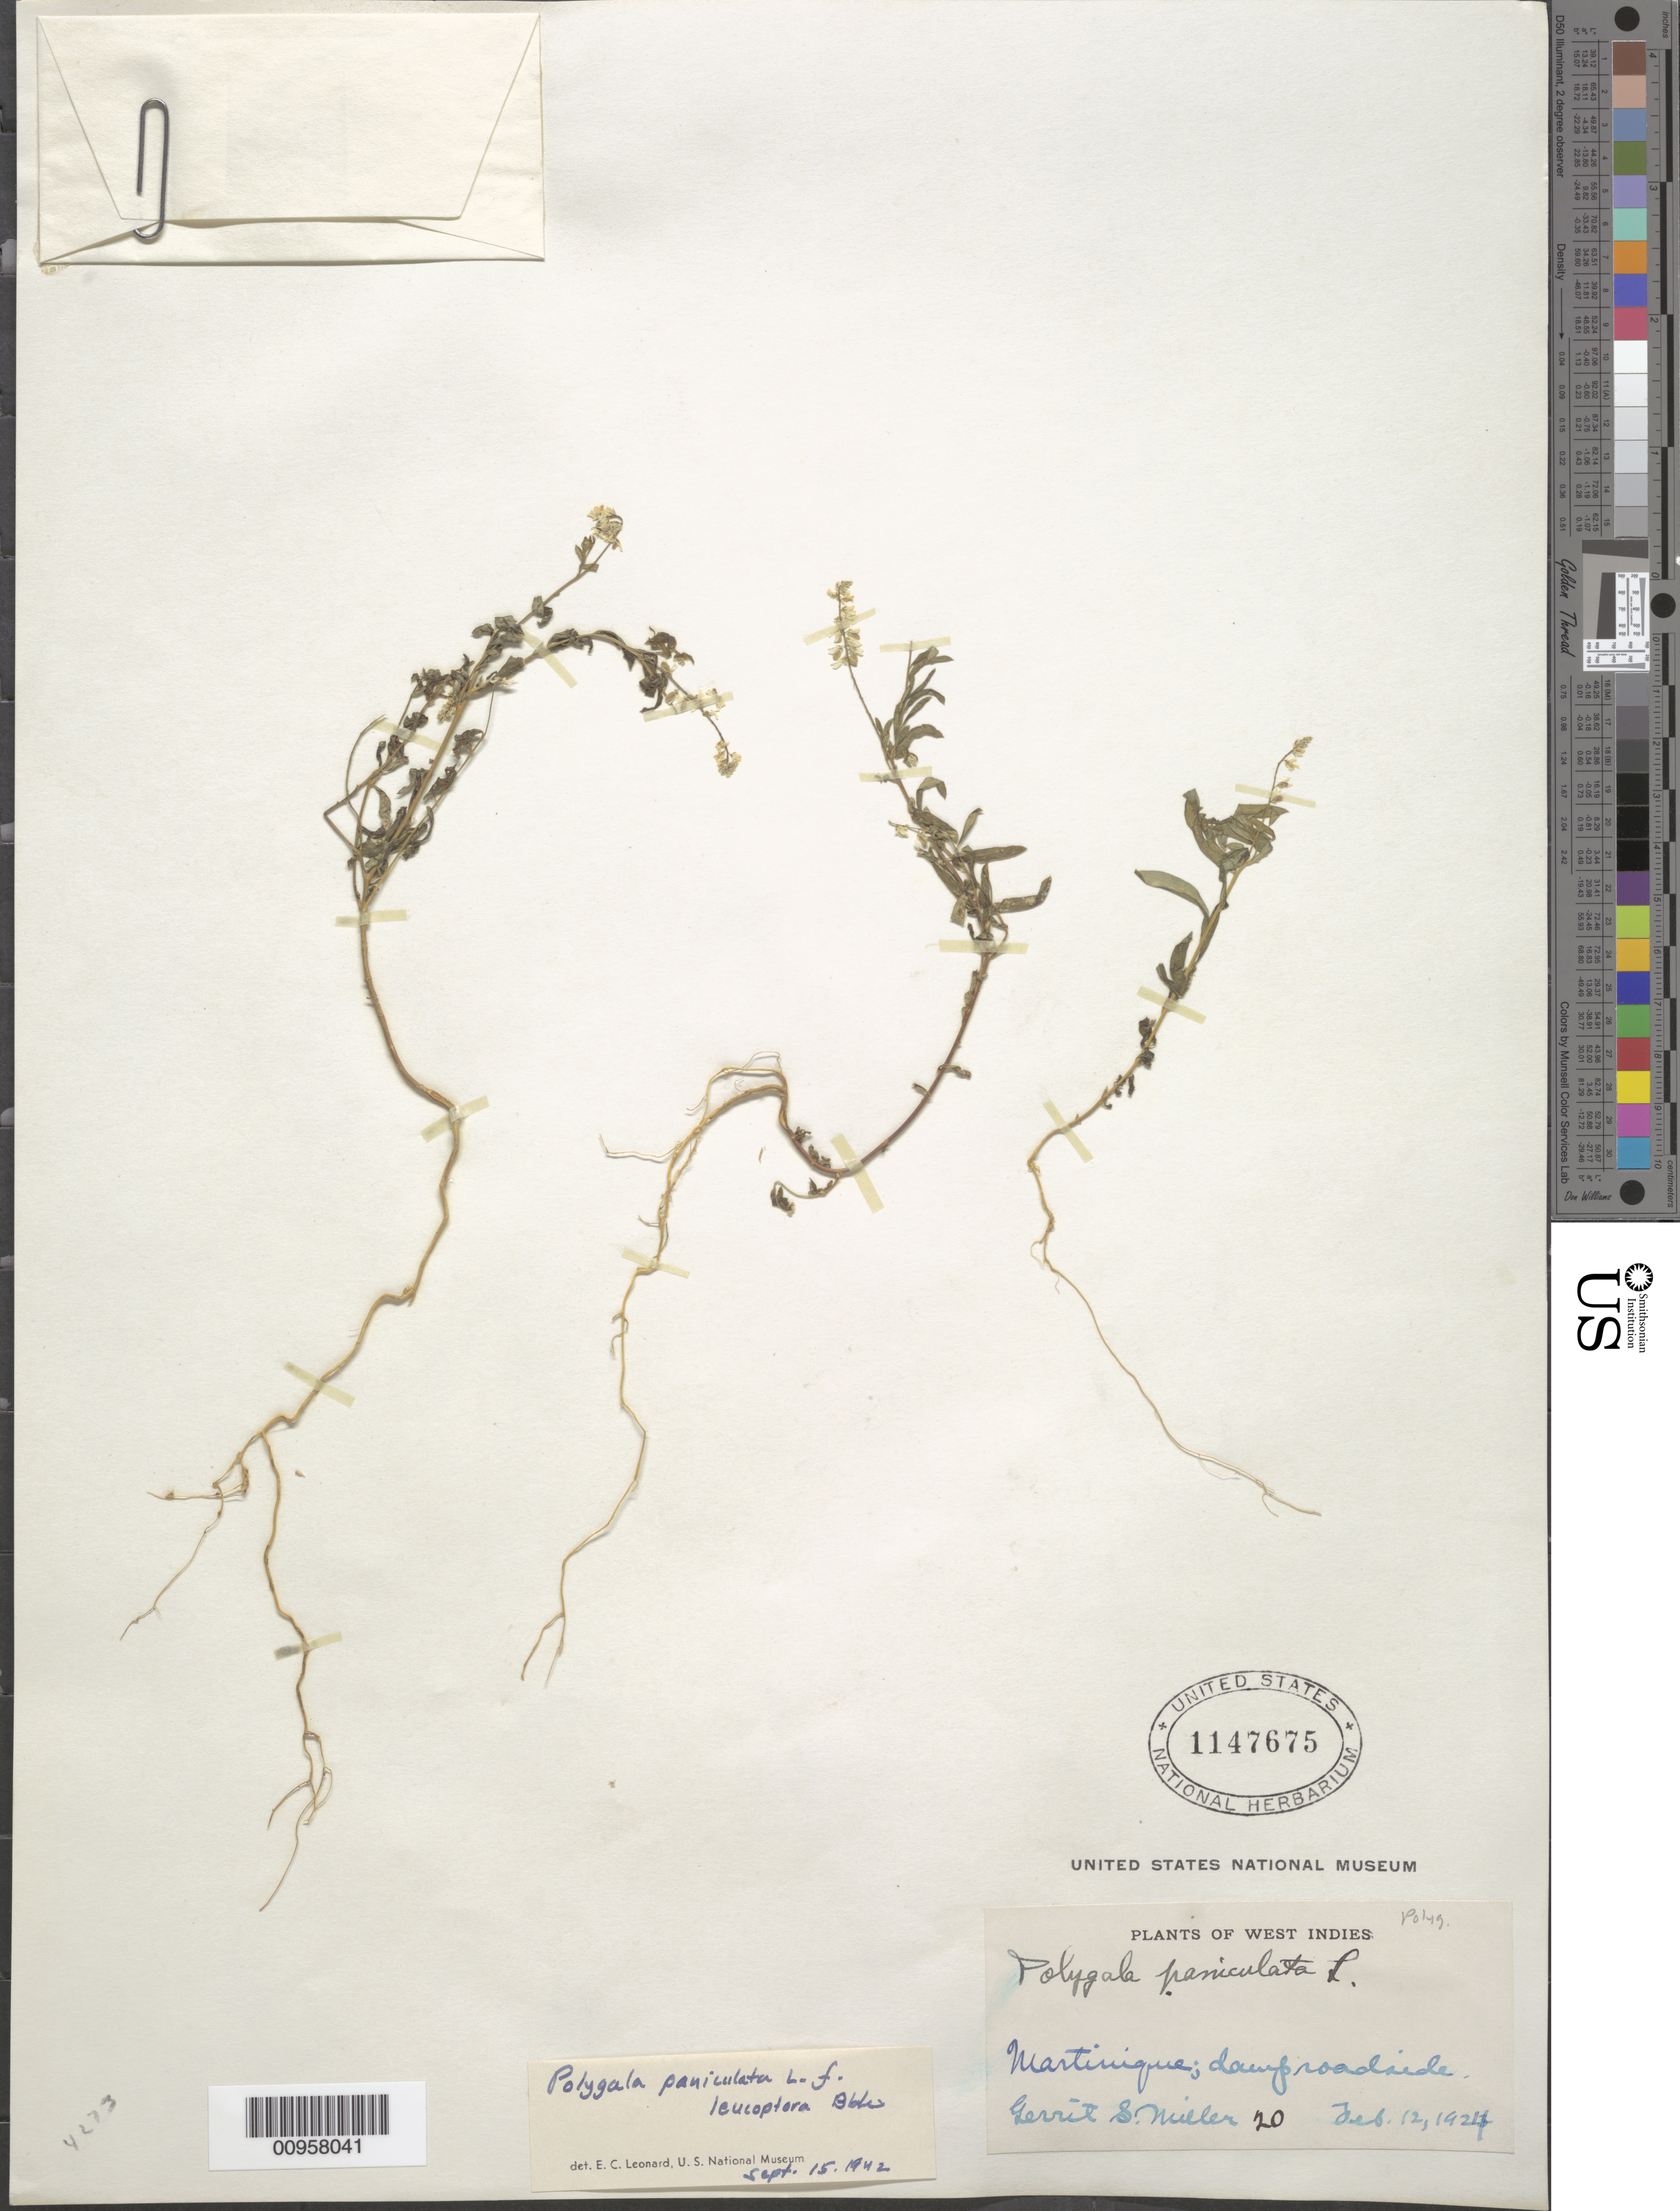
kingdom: Plantae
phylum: Tracheophyta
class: Magnoliopsida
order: Fabales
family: Polygalaceae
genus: Polygala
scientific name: Polygala paniculata f. leucoptera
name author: S.F. Blake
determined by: Leonard, Emery C., (US)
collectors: G. S. Miller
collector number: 20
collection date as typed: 12 Feb 1924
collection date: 1924-02-12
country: Martinique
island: Martinique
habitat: Damp roadside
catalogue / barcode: US 1147675